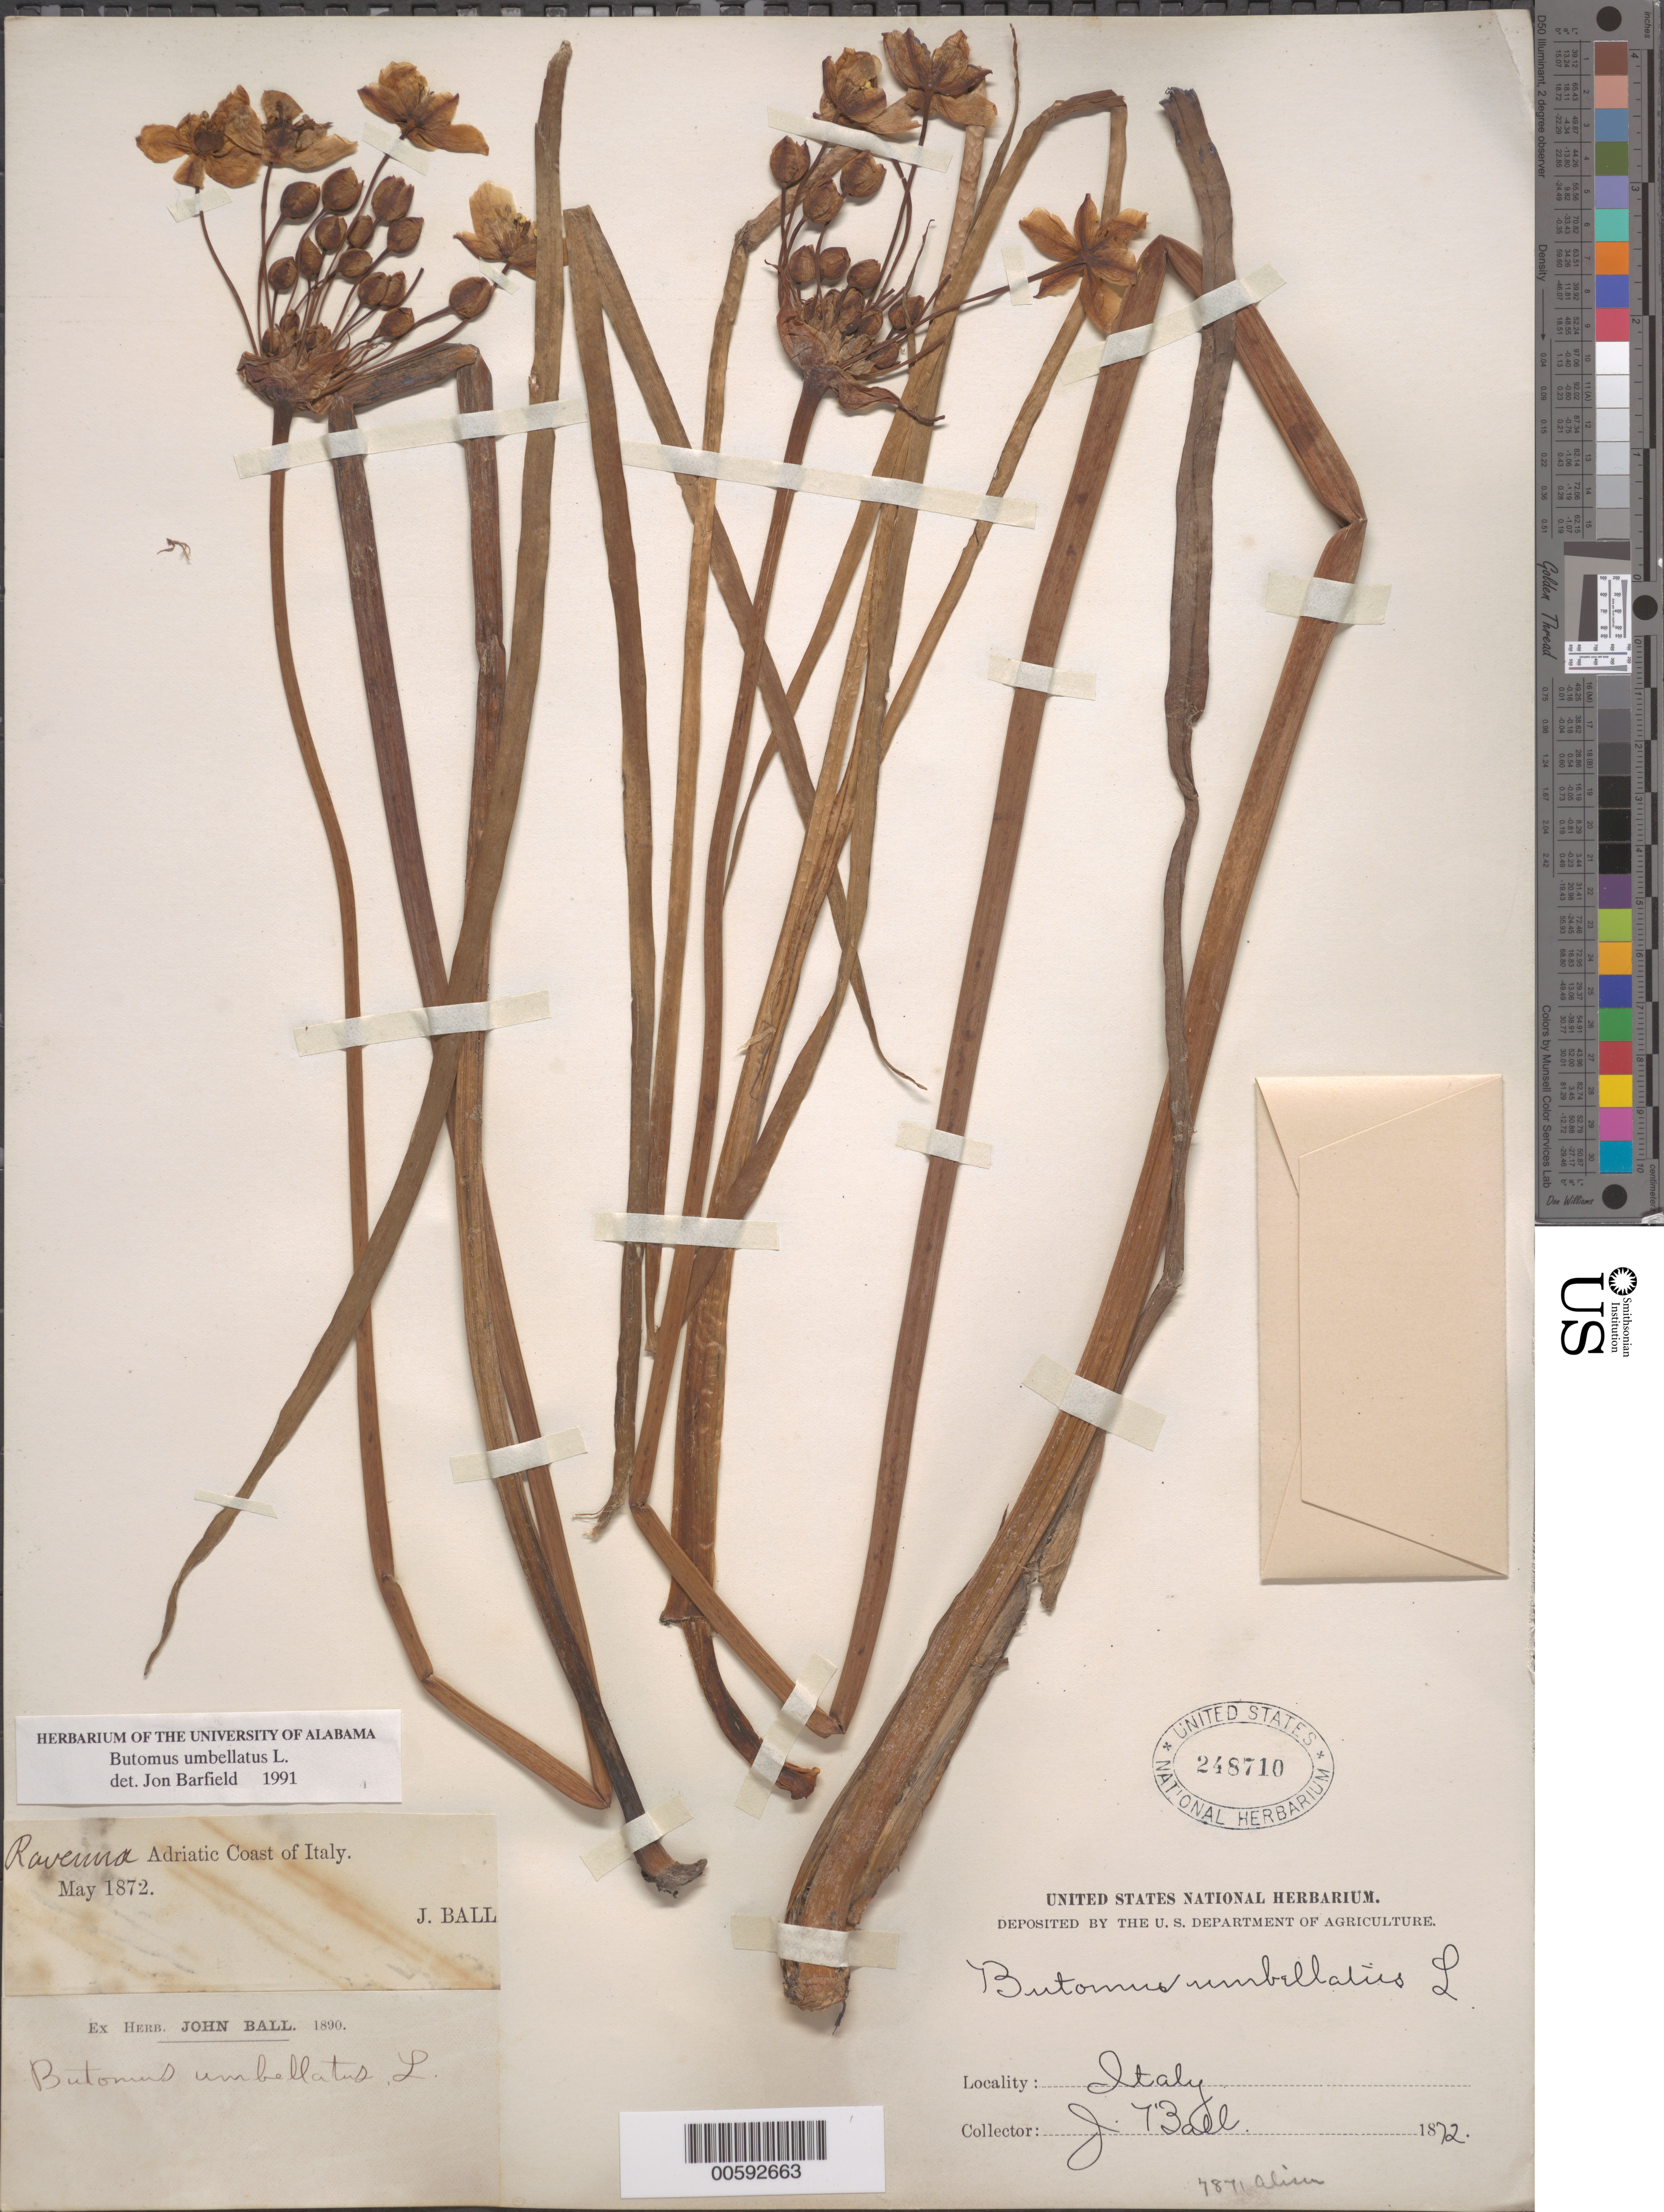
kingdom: Plantae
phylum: Tracheophyta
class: Liliopsida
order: Alismatales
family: Butomaceae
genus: Butomus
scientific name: Butomus umbellatus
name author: L.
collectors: J. Ball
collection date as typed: May 1872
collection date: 1872-05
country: Italy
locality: Adriatic Sea, Ravenna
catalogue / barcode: US 248710